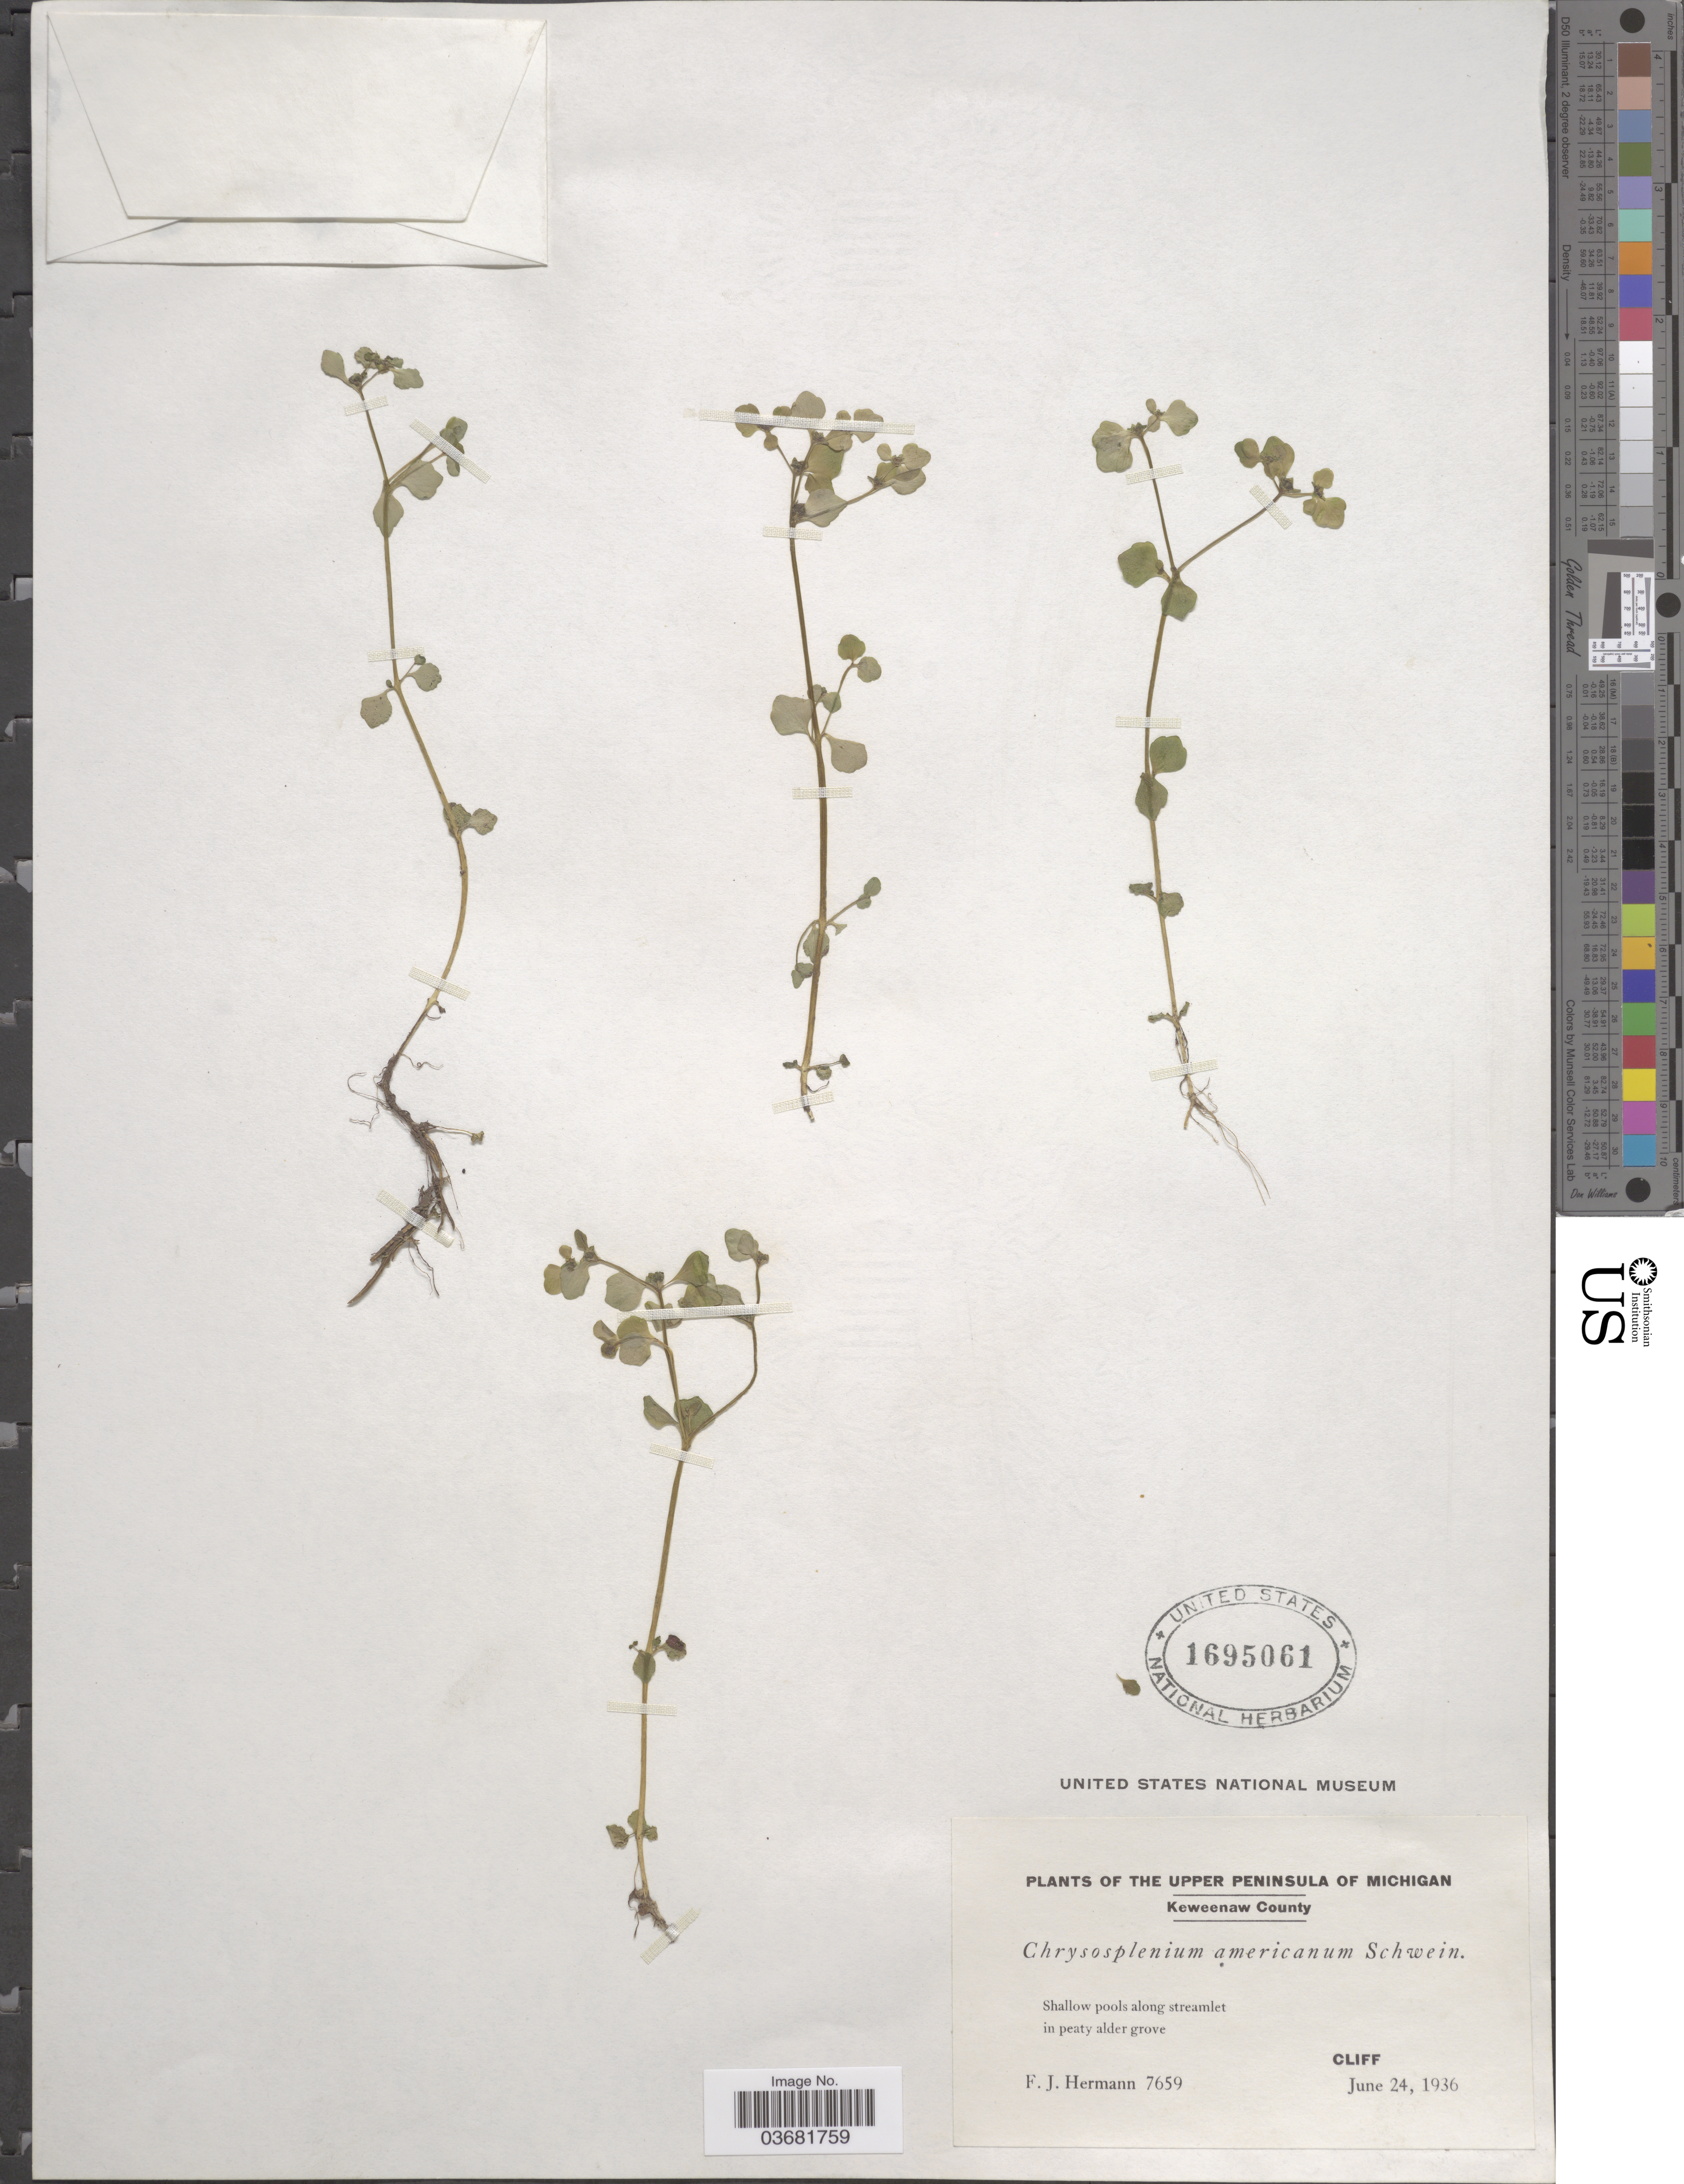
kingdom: Plantae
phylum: Tracheophyta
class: Magnoliopsida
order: Saxifragales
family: Saxifragaceae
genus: Chrysosplenium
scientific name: Chrysosplenium americanum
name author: Schwein.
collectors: F. J. Hermann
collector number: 7659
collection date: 1936-06-24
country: United States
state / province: Michigan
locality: The Upper Peninsula of Michigan. Keweenaw County. Cliff.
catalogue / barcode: US 1695061